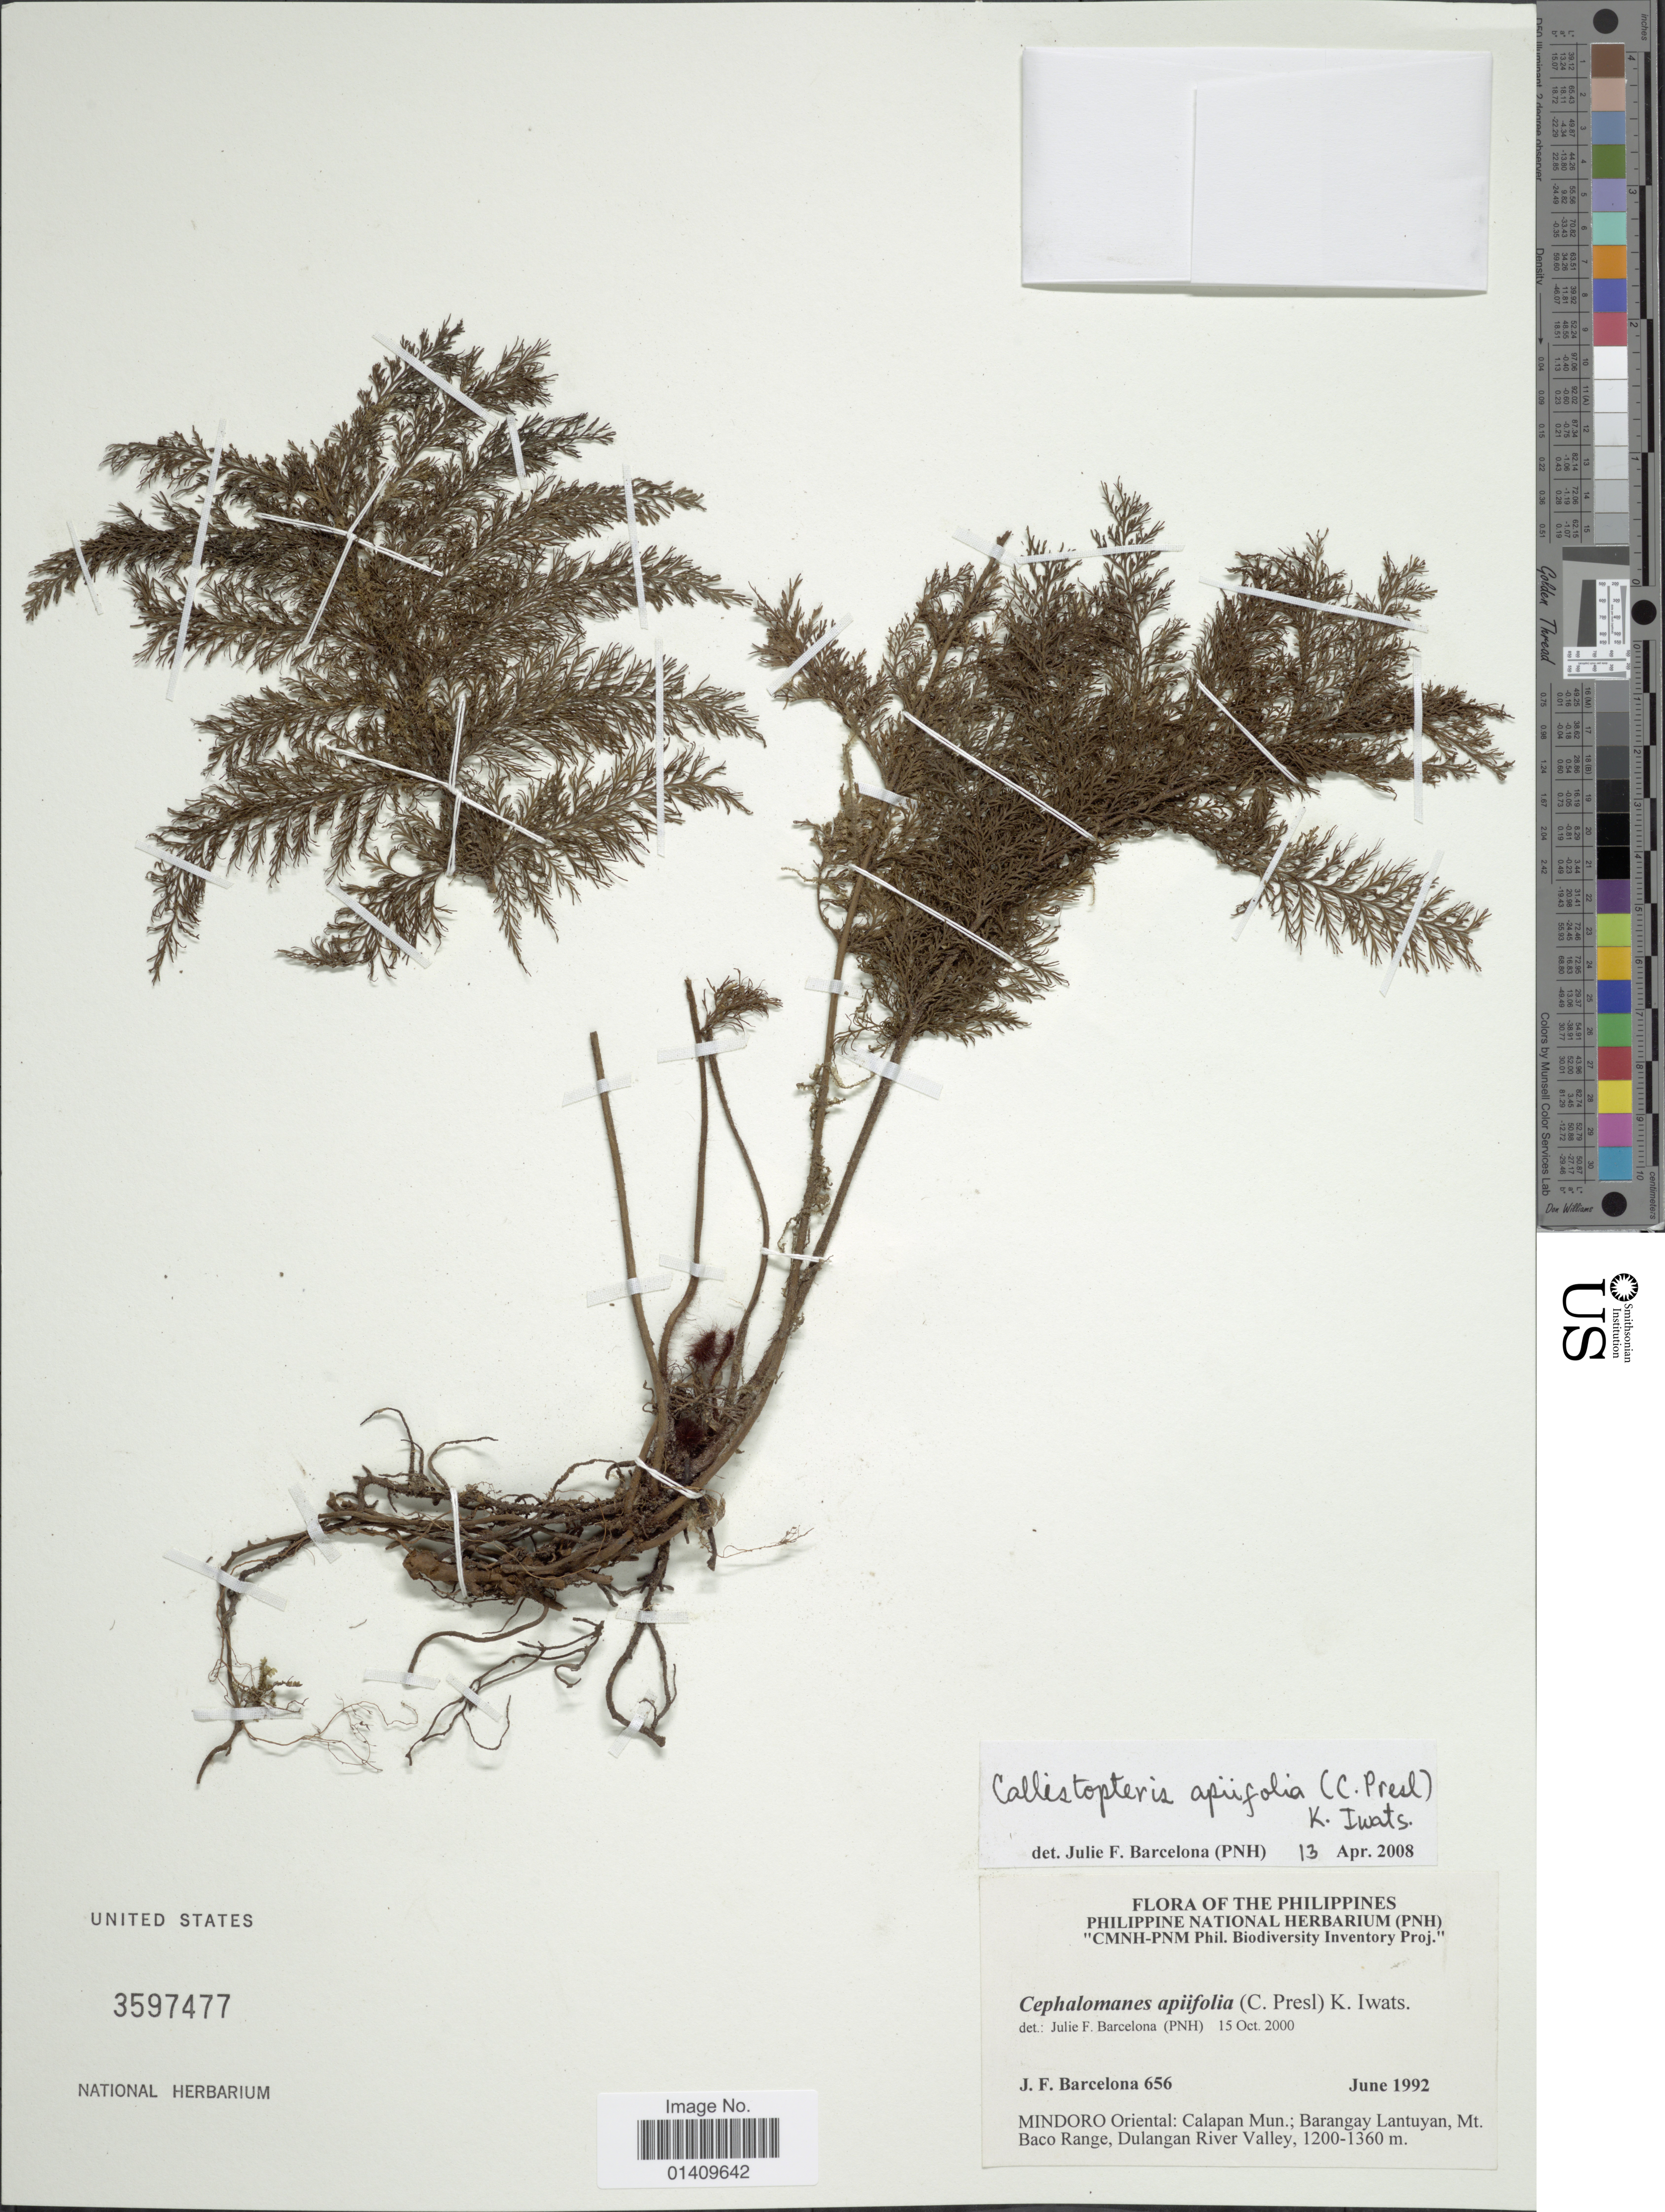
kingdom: Plantae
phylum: Tracheophyta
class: Polypodiopsida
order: Hymenophyllales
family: Hymenophyllaceae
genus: Callistopteris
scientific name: Callistopteris apiifolia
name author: (C. Presl) Copel.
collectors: J. F. Barcelona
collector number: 656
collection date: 1992-06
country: Philippines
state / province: Mimaropa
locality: Mindoro Oriental: Calapan Mun; Barangay Lantuyan, Mt. Baco Range Dulangan river valley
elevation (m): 1200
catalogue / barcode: US 3597477